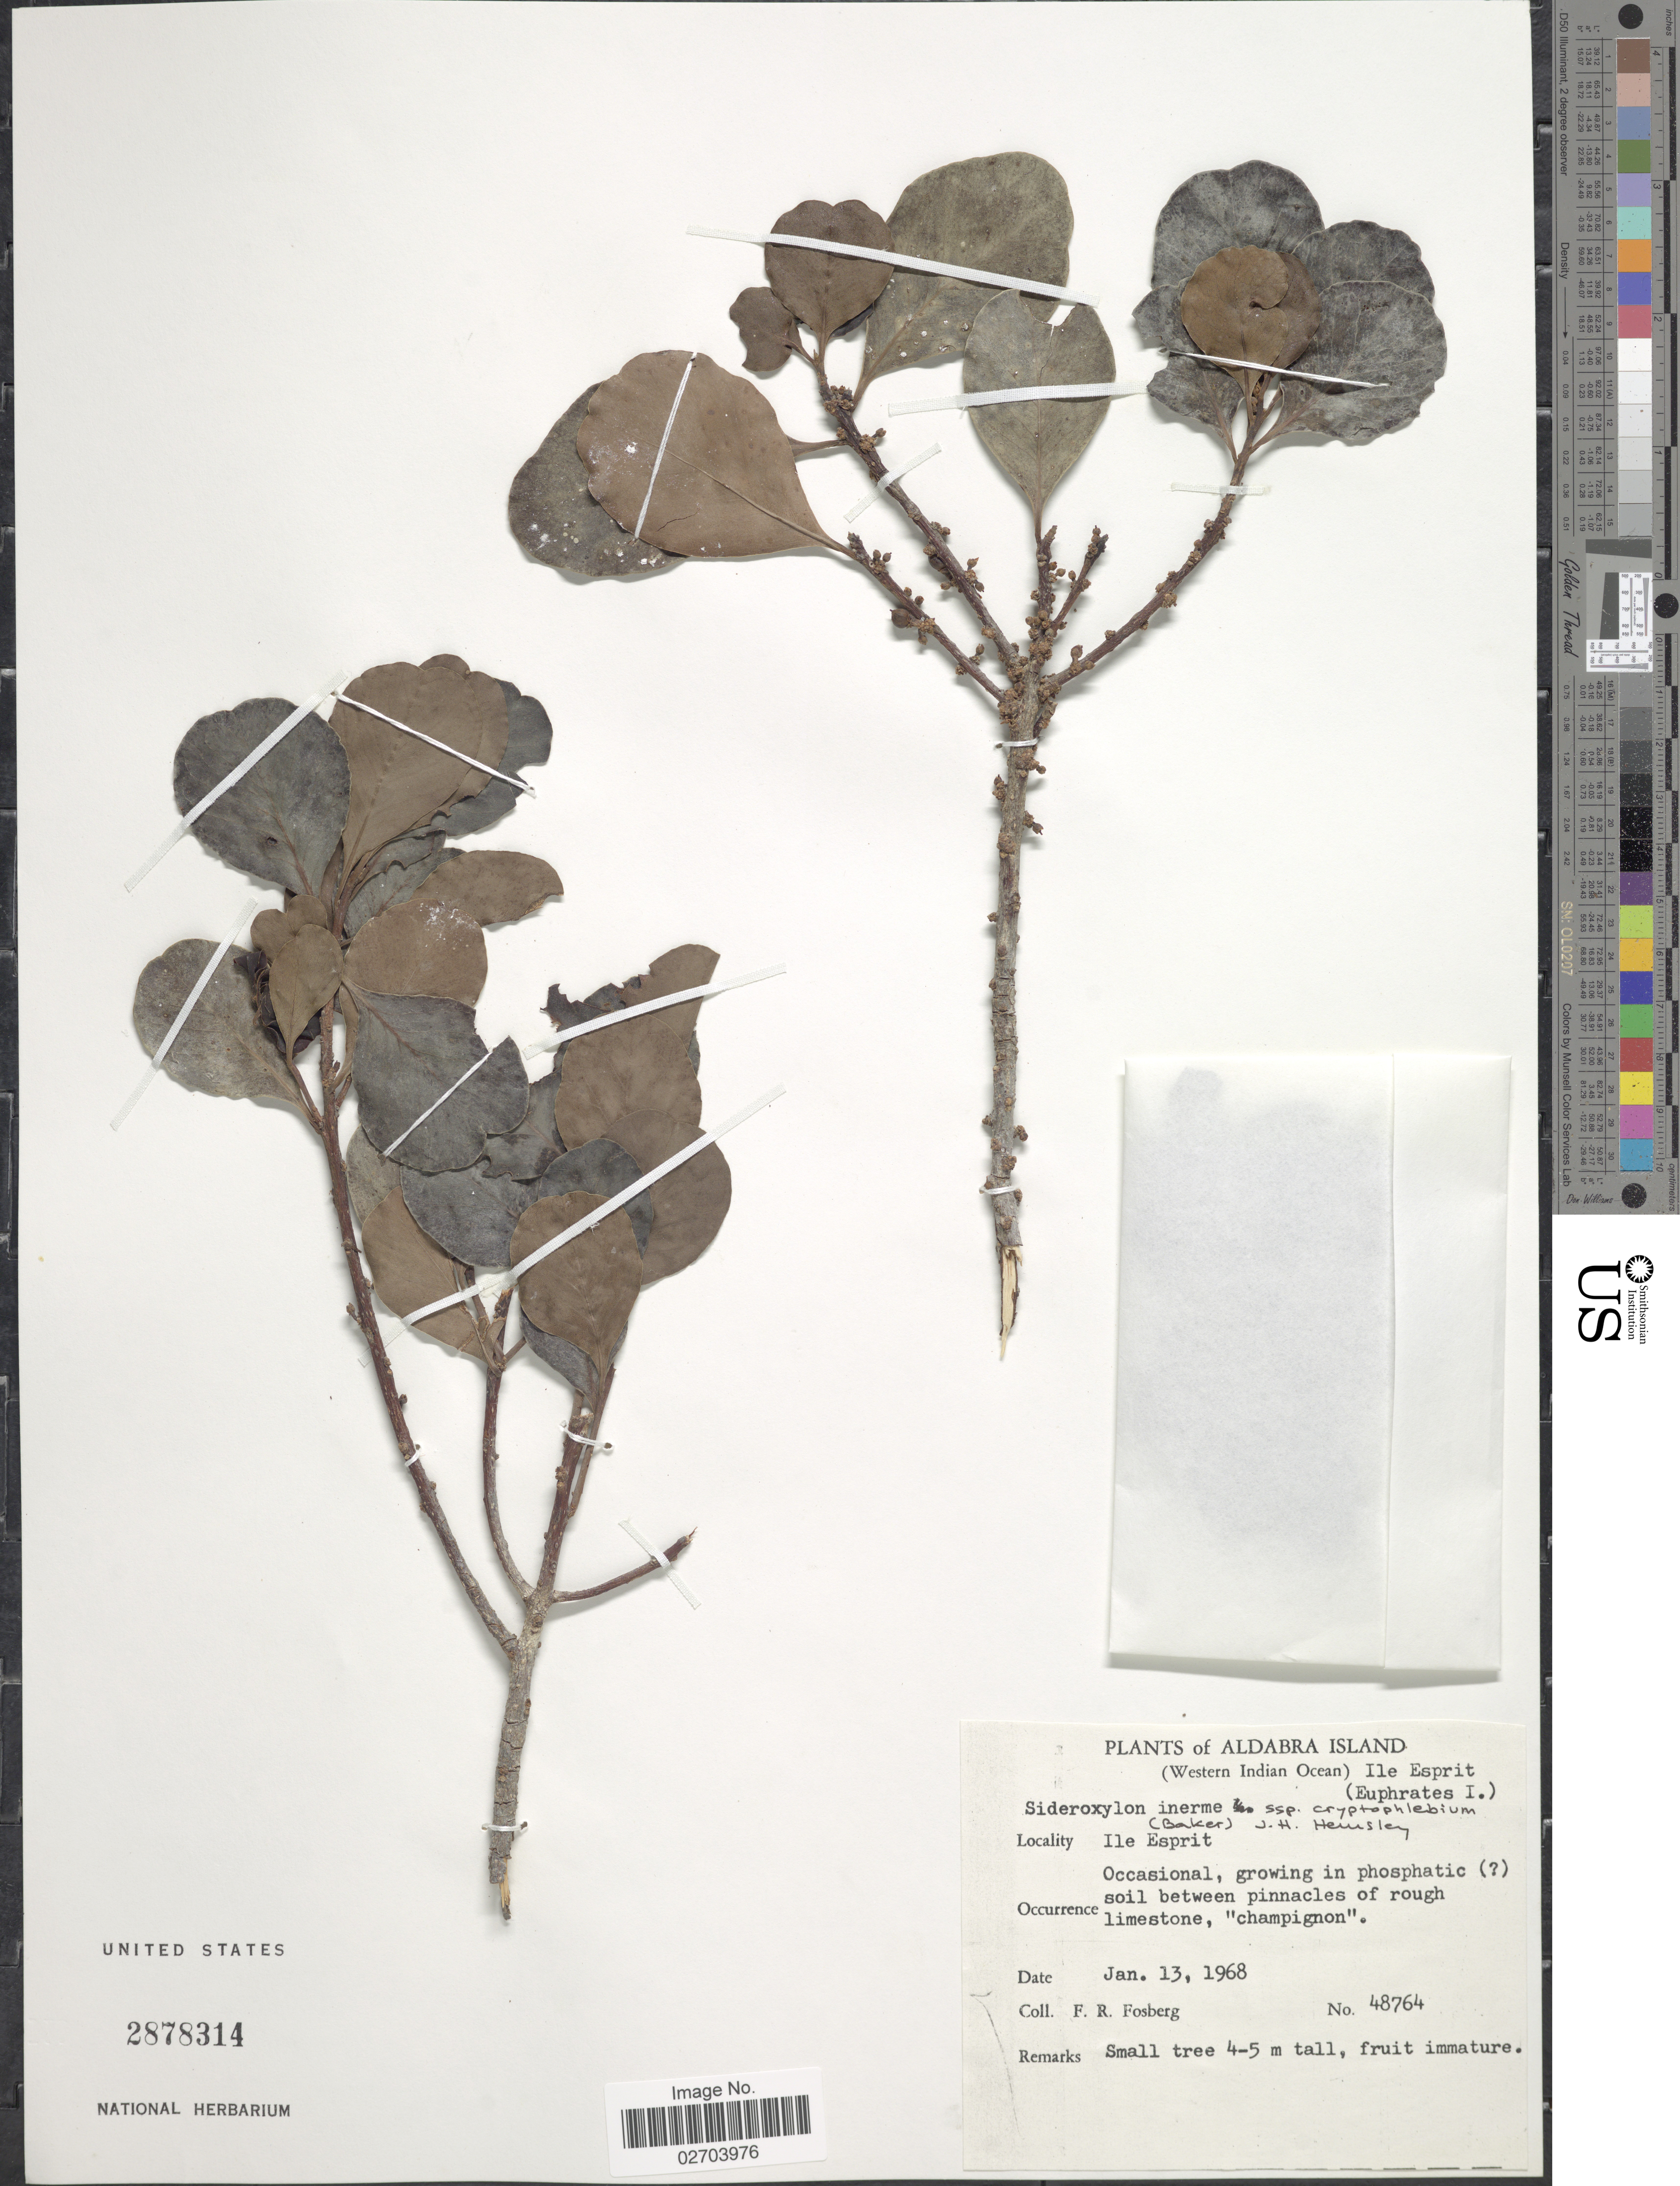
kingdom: Plantae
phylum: Tracheophyta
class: Magnoliopsida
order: Ericales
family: Sapotaceae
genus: Sideroxylon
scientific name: Sideroxylon inerme subsp. cryptophlebium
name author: (Baker) J.H. Hemsl.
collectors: F. R. Fosberg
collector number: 48764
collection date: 1968-01-13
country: Seychelles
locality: Aldabra Island. (Western Indian Ocean) Ile Esprit, Ile Esprit.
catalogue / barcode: US 2878314